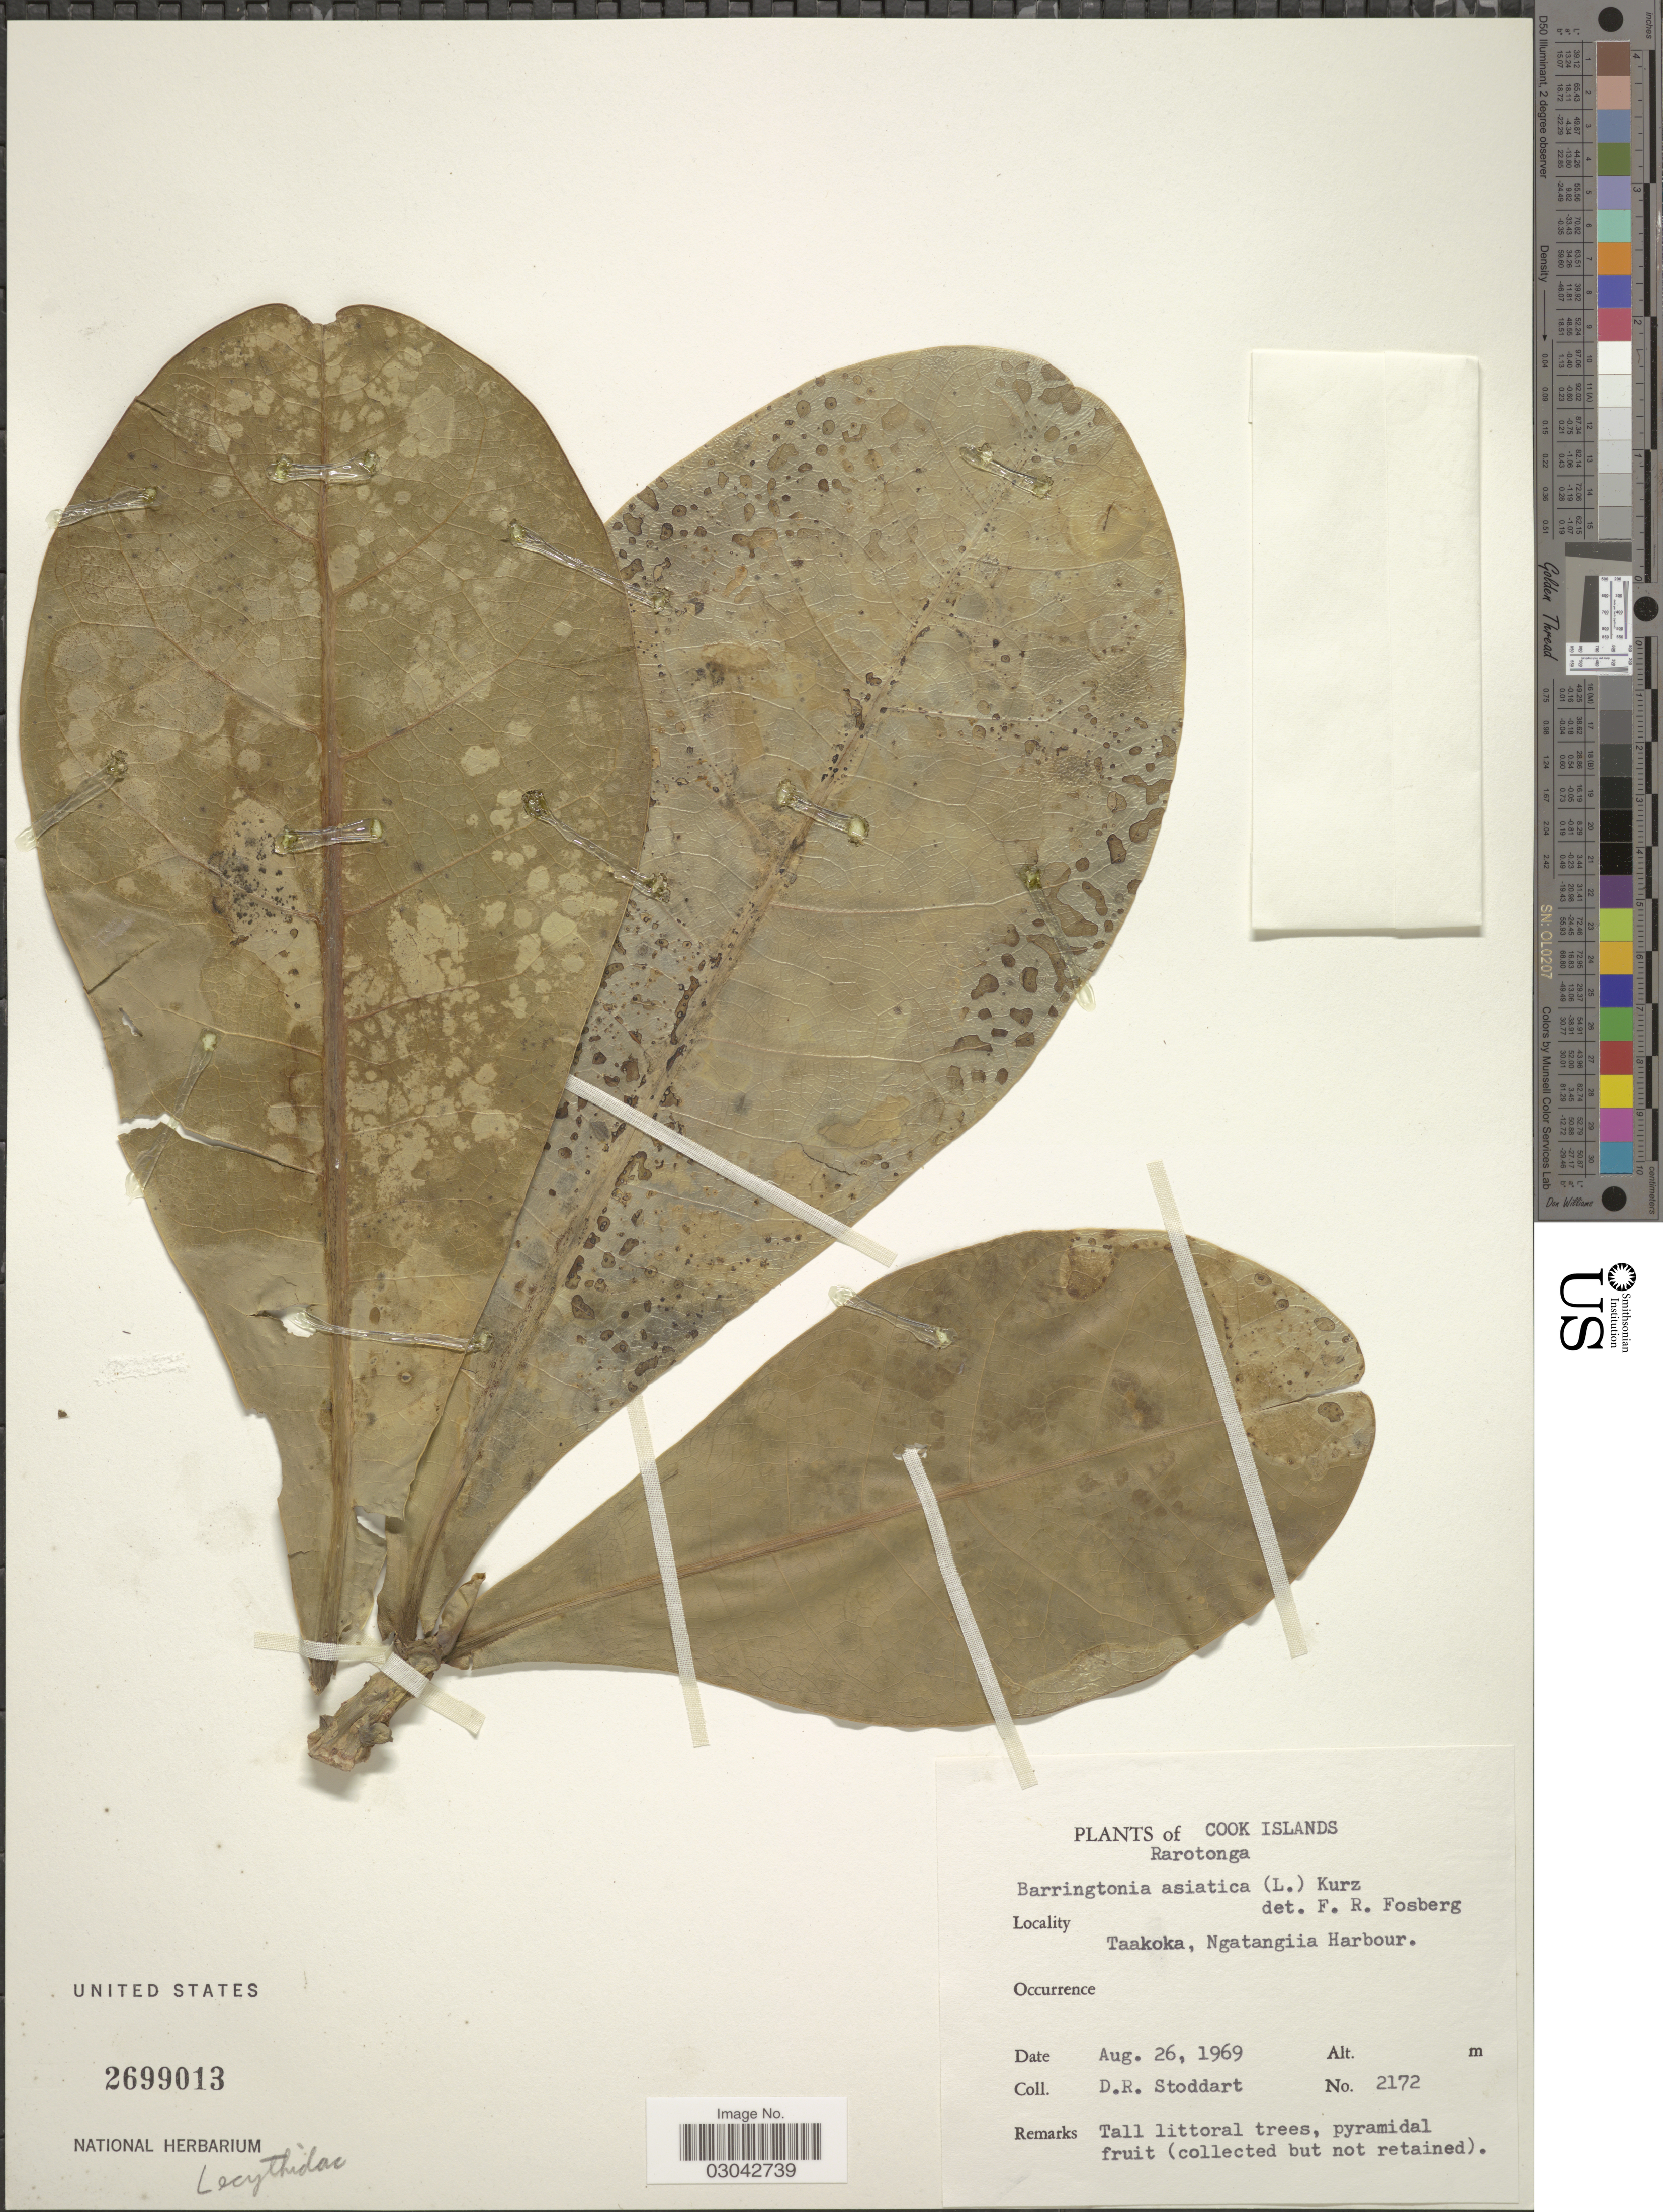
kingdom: Plantae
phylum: Tracheophyta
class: Magnoliopsida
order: Ericales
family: Lecythidaceae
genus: Barringtonia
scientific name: Barringtonia asiatica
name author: (L.) Kurz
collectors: D. R. Stoddart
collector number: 2172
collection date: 1969-08-26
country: Cook Islands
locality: Cook Islands. Rarotonga. Taakoka, Ngatangiia Harbour.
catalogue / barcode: US 2699013